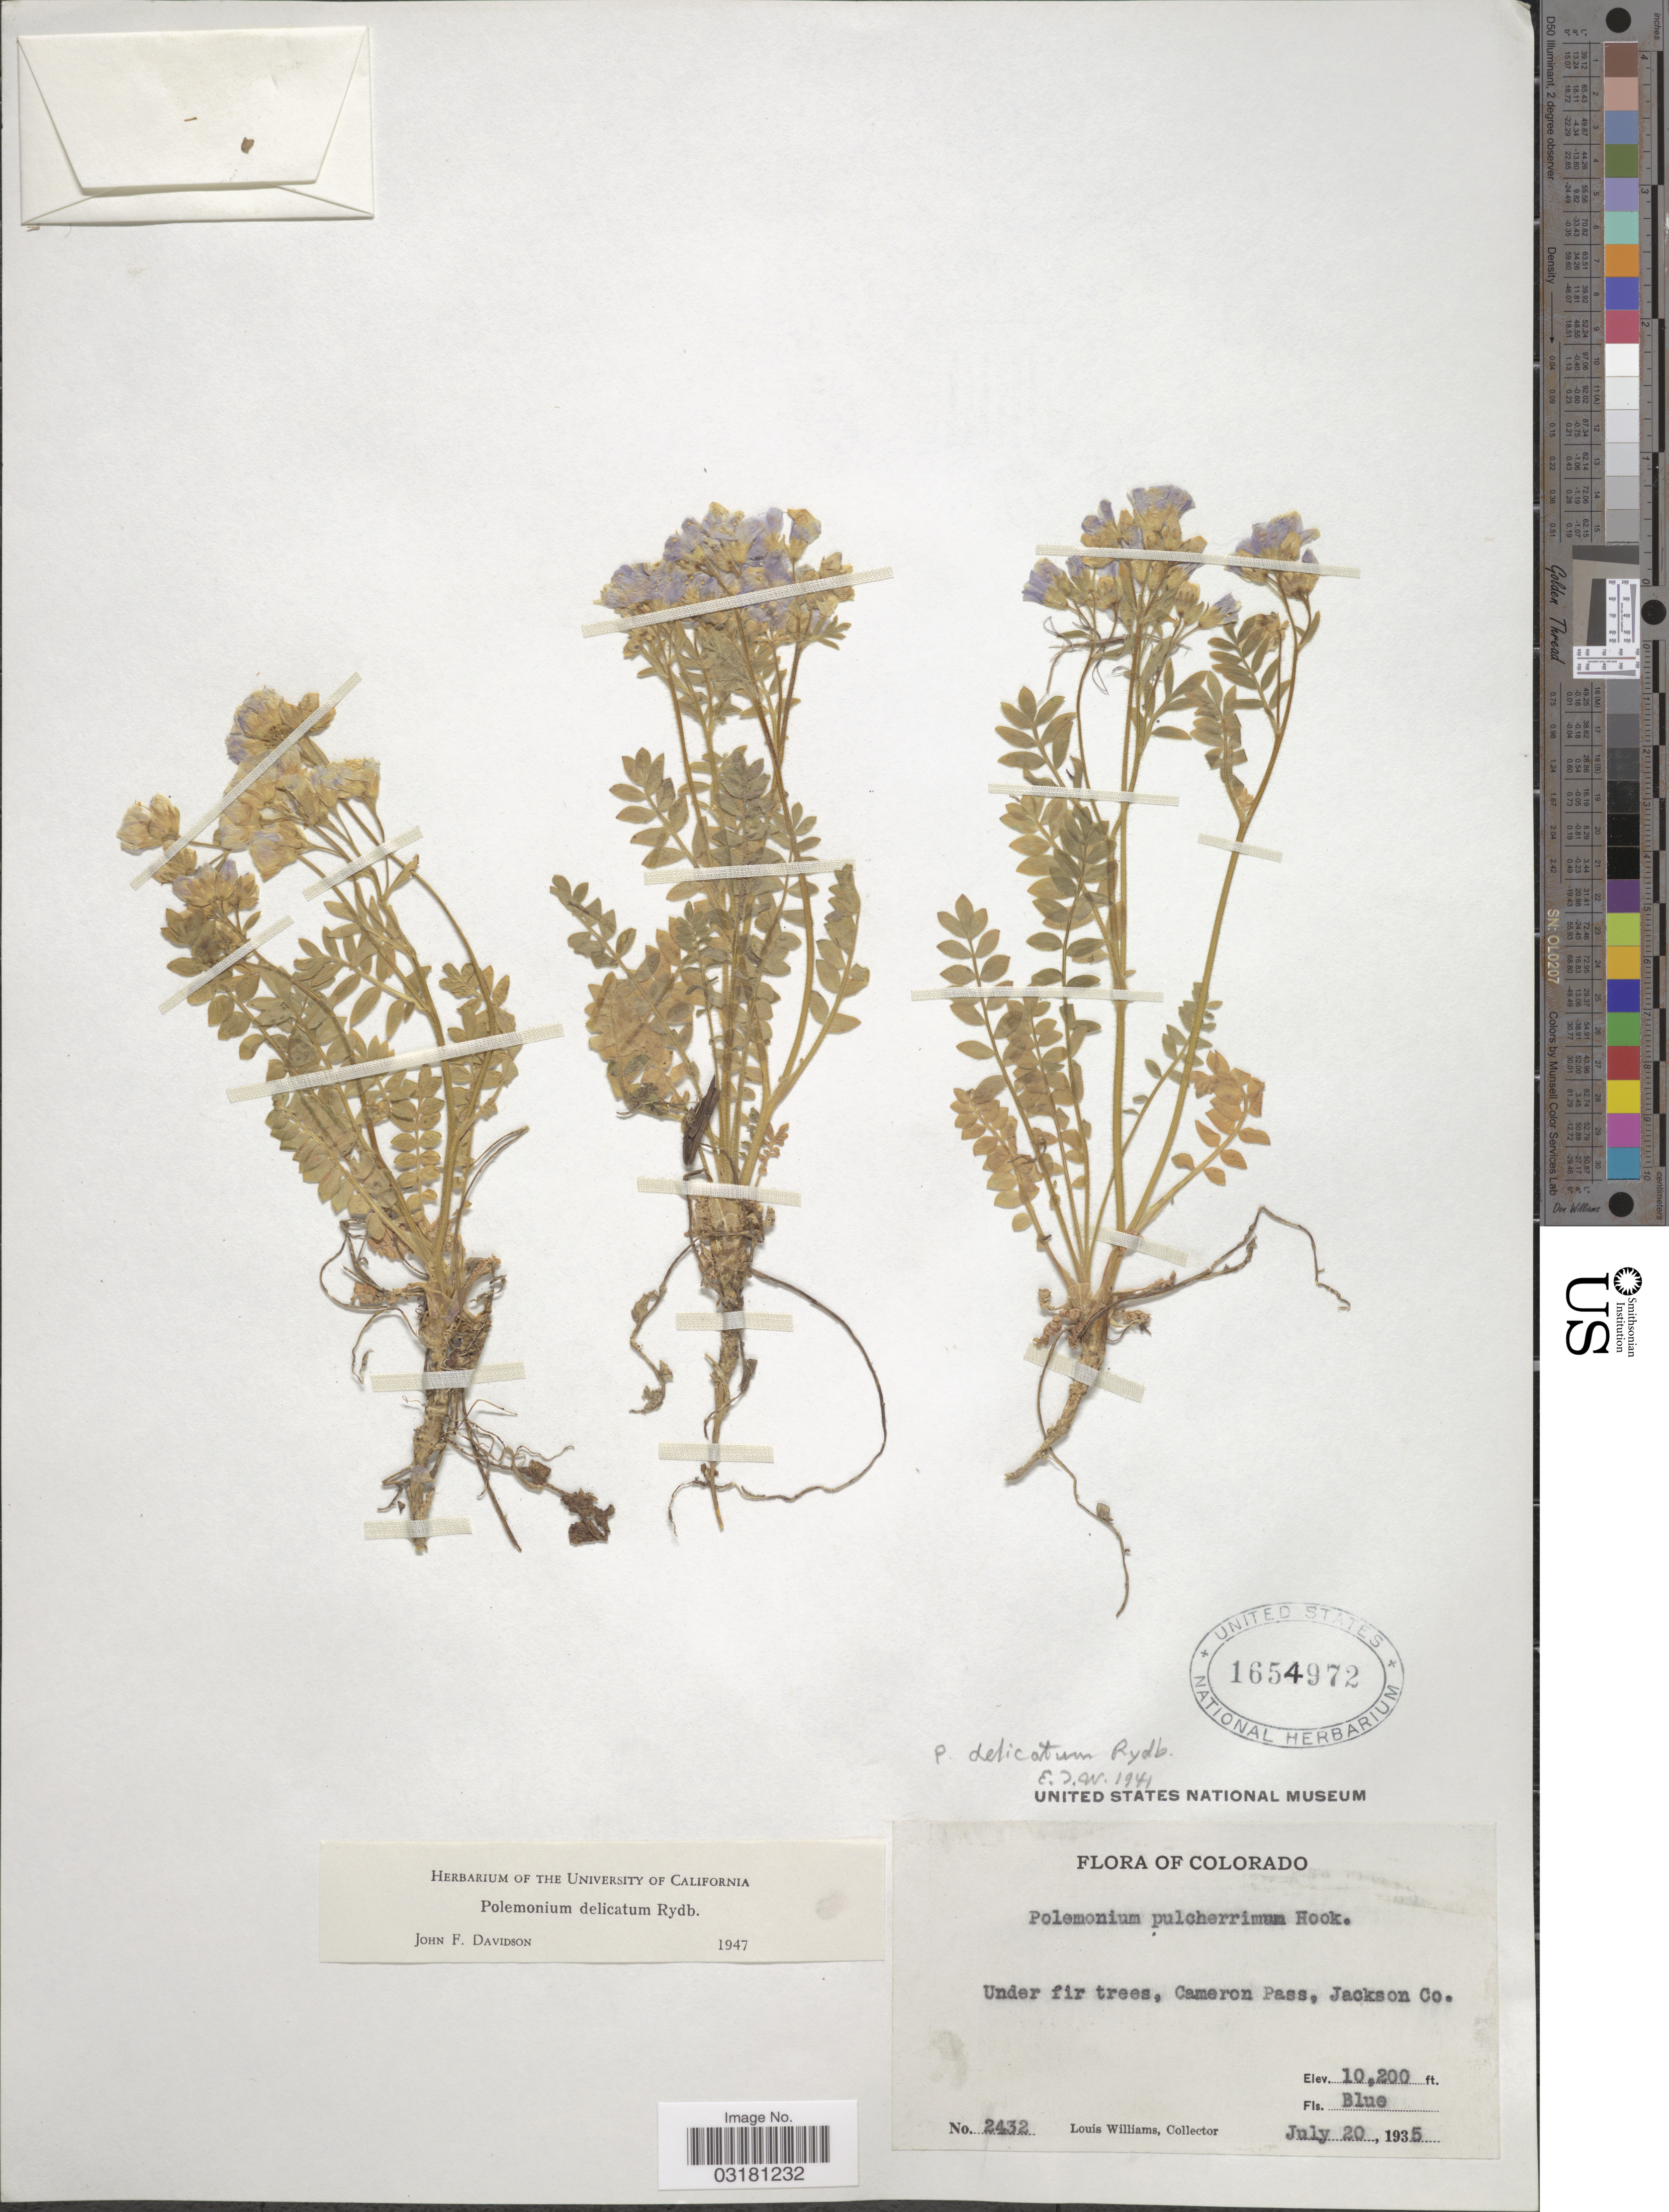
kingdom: Plantae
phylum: Tracheophyta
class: Magnoliopsida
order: Ericales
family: Polemoniaceae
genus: Polemonium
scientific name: Polemonium delicatum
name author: Rydb.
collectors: L. G. Williams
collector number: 2432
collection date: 1935-07-20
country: United States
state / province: Colorado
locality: Cameron Pass, Jackson Co.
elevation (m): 3109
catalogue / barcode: US 1654972